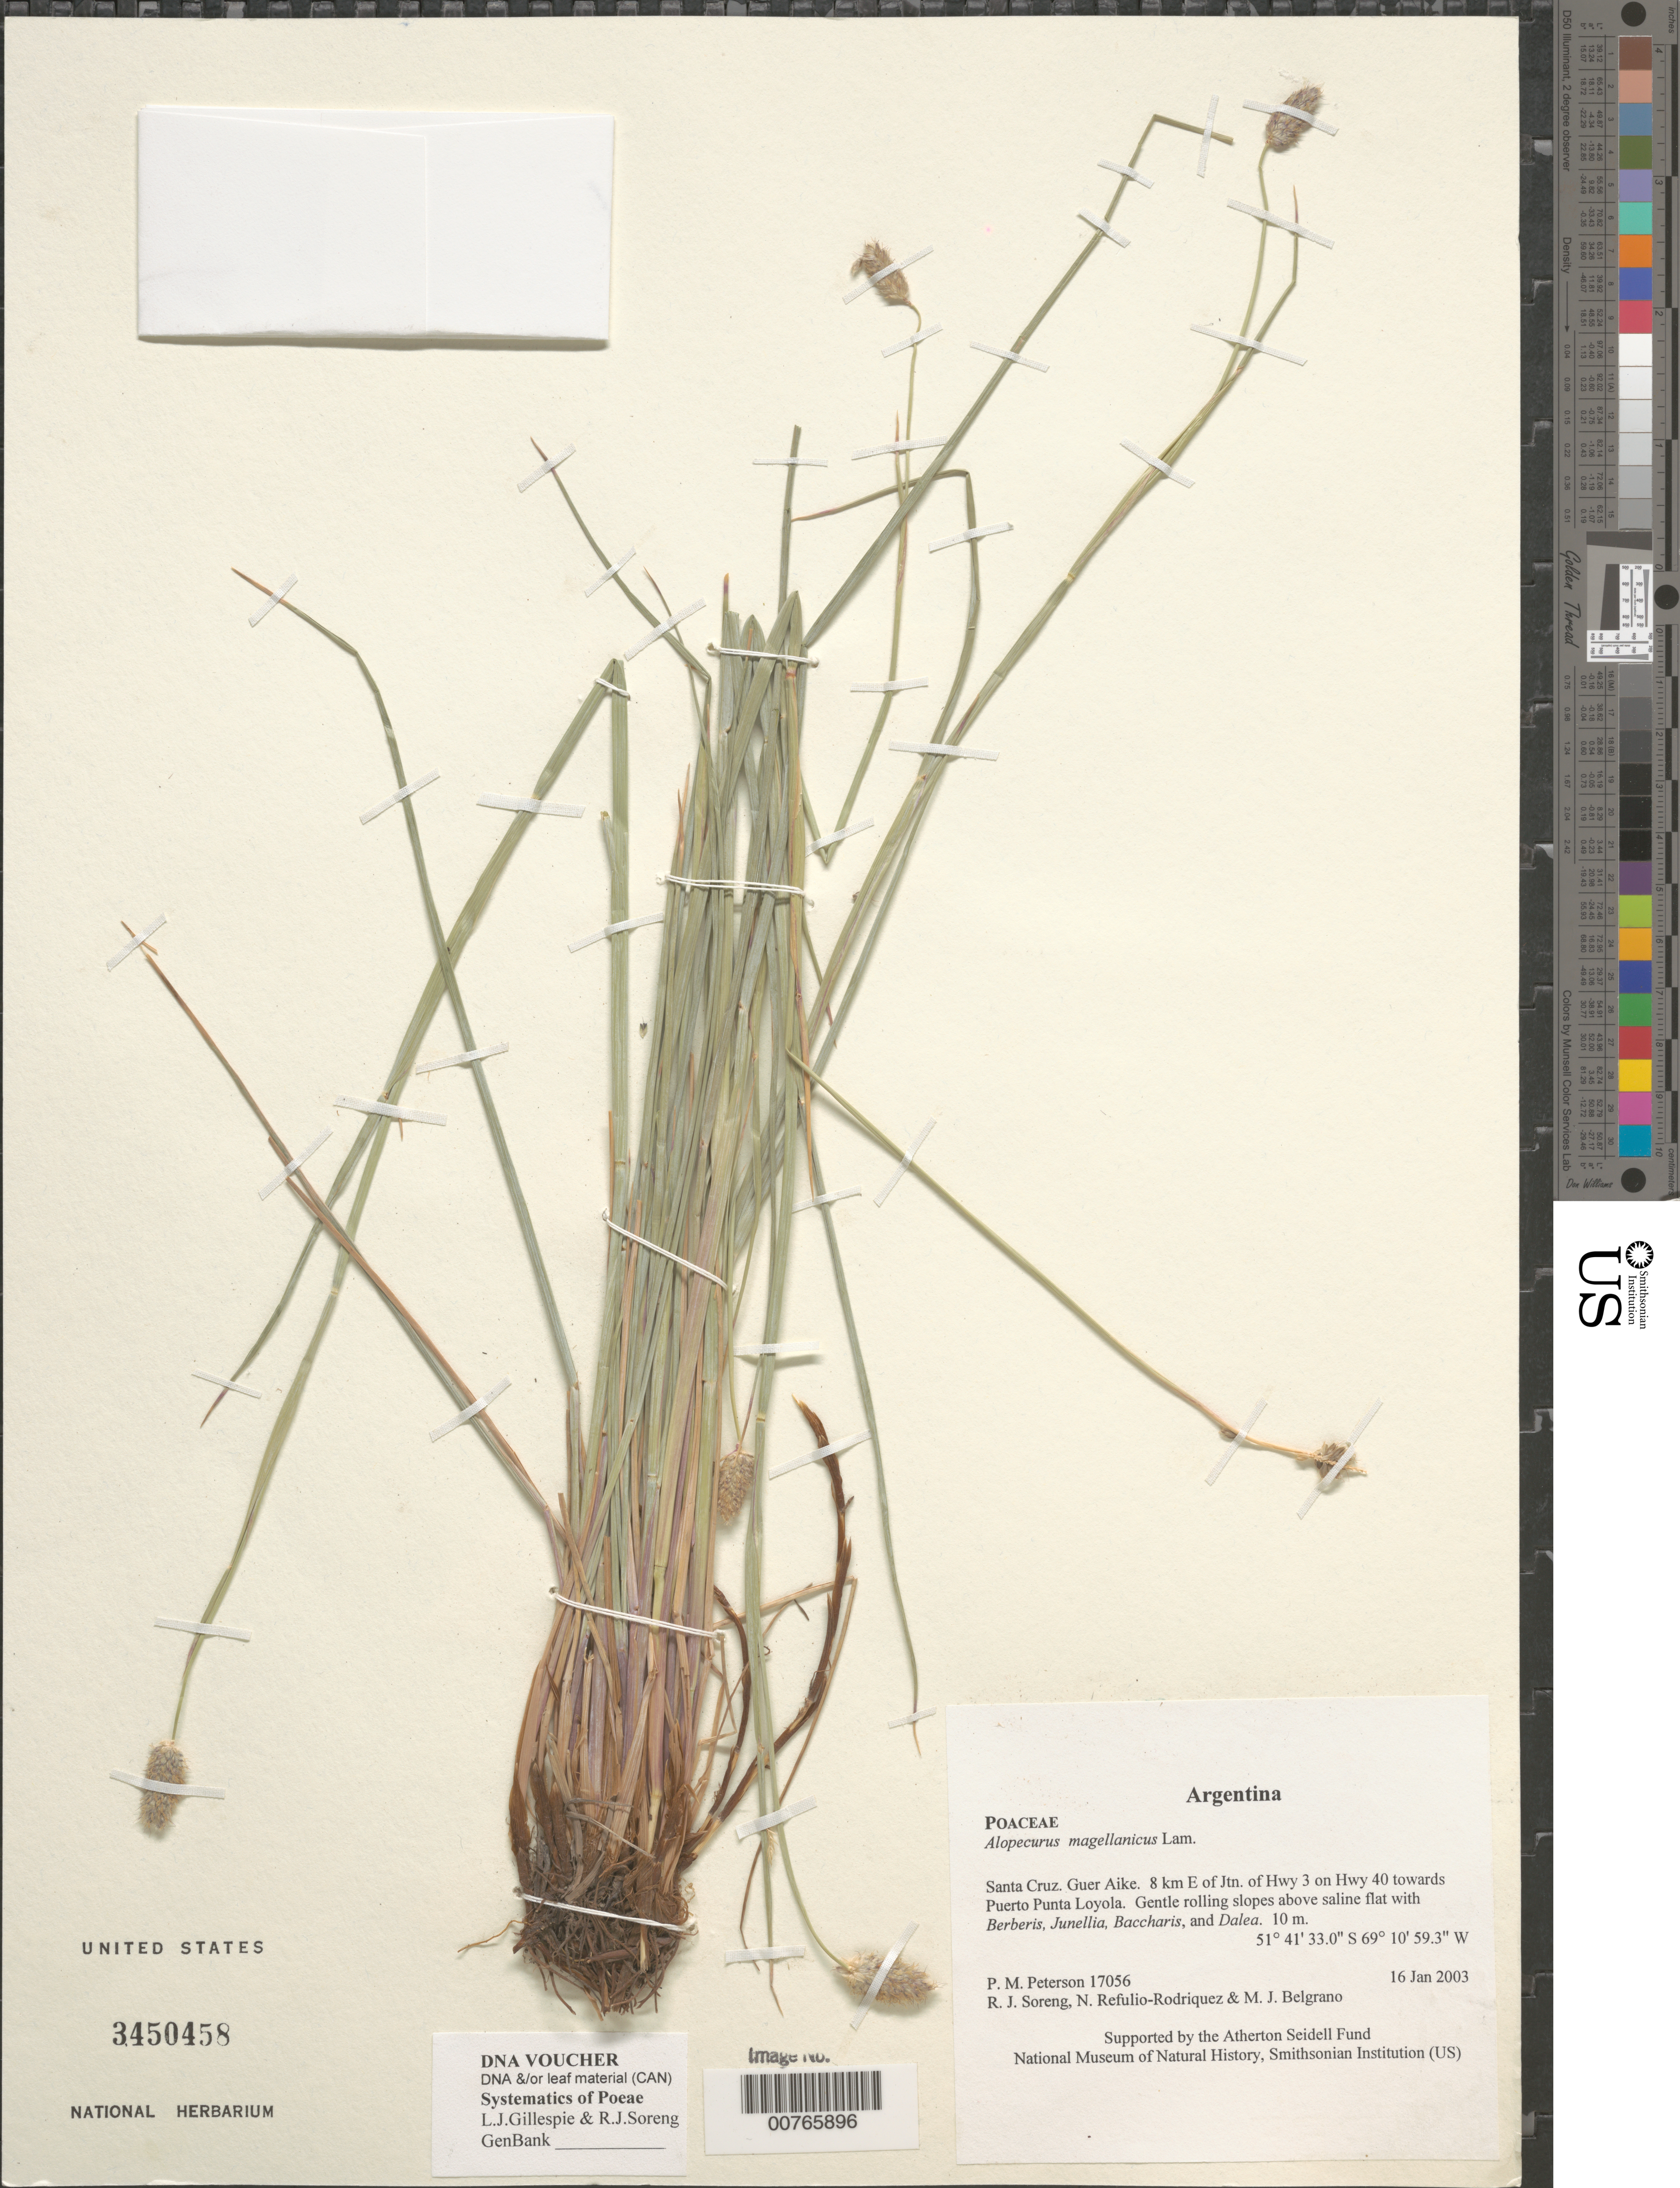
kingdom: Plantae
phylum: Tracheophyta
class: Liliopsida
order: Poales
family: Poaceae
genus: Alopecurus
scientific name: Alopecurus magellanicus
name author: Lam.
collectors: P. M. Peterson, R. J. Soreng, N. Refulio-Rodríguez & M. Belgrano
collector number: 17056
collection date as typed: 16 Jan 2003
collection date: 2003-01-16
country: Argentina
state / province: Santa Cruz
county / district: Guer Aike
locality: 8 km E of Jtn. of Hwy 3 on Hwy 40 towards Puerto Punta Loyola. Gentle rolling slopes above saline flat with Berberis, Junellia, Baccharis, and Dalea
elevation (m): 10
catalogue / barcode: US 3450458